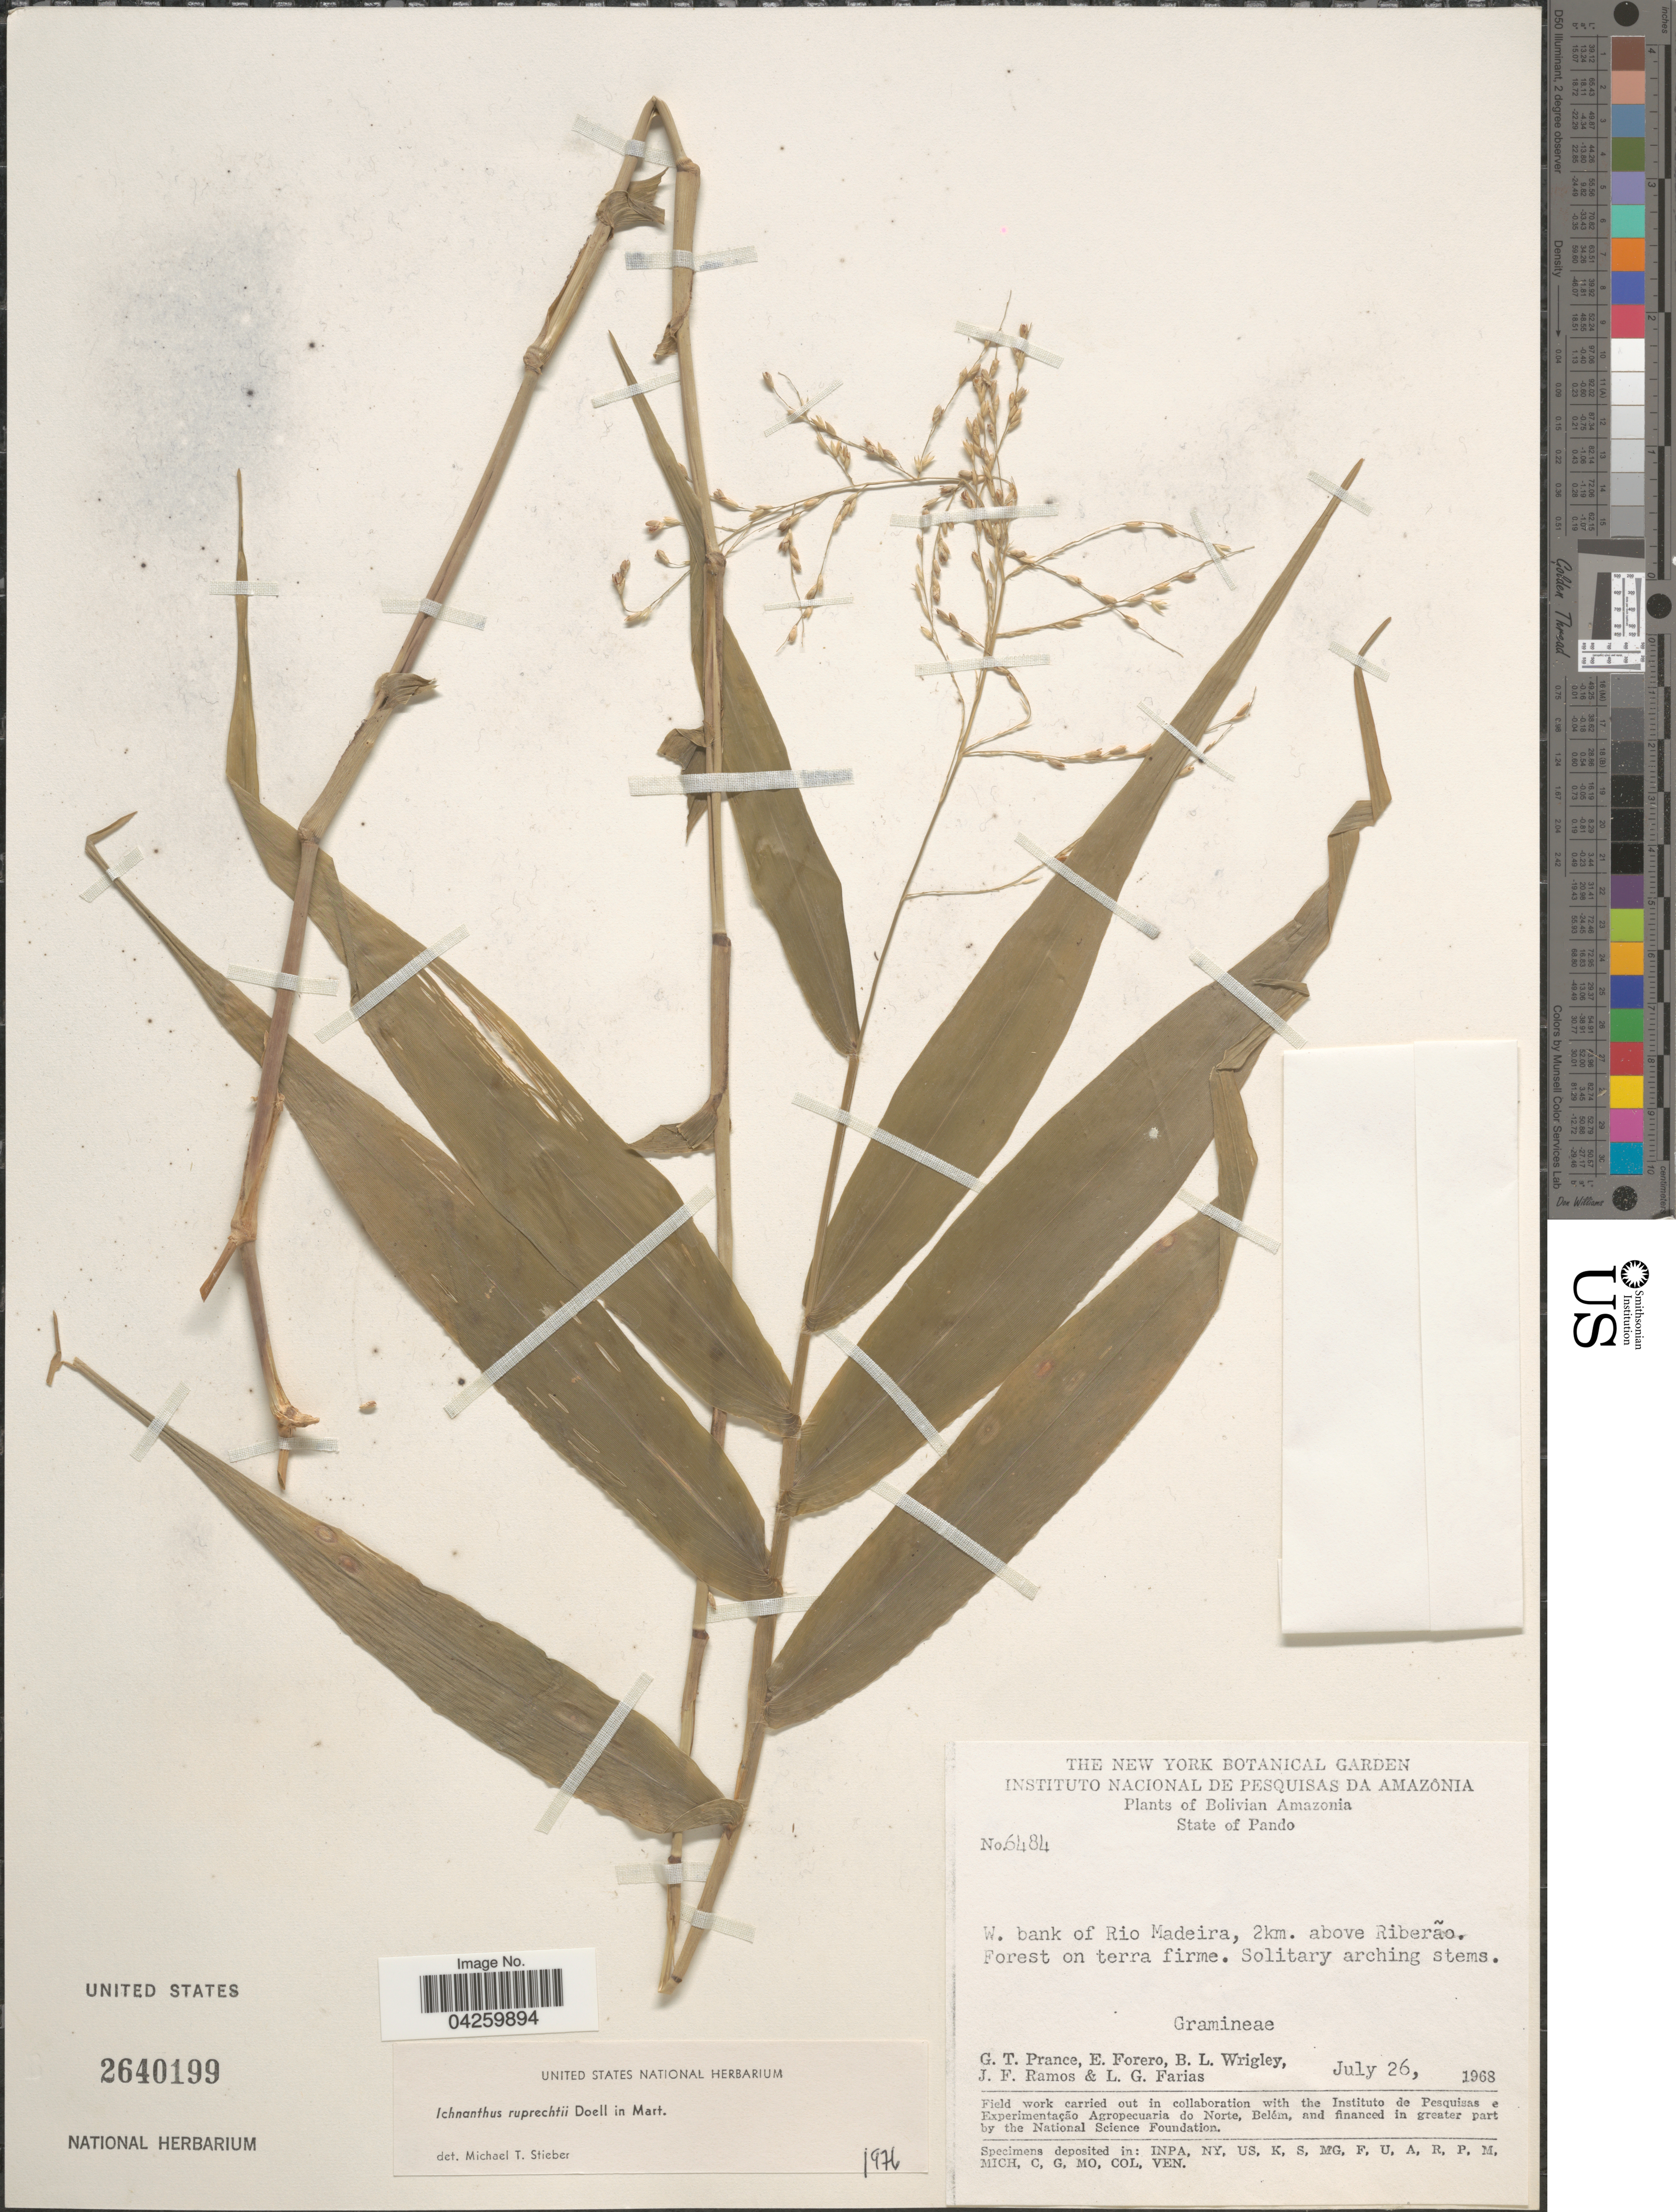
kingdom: Plantae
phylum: Tracheophyta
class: Liliopsida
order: Poales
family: Poaceae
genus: Ichnanthus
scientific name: Ichnanthus ruprechtii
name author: Döll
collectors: G. T. Prance, E. Forero, B. L. Wrigley, J. F. Ramos & L. G. Farias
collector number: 6484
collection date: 1968-07-26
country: Bolivia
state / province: Pando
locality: Bolivian Amazonia. W. bank of Rio Madeira, 2km. above Riberão.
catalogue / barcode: US 2640199